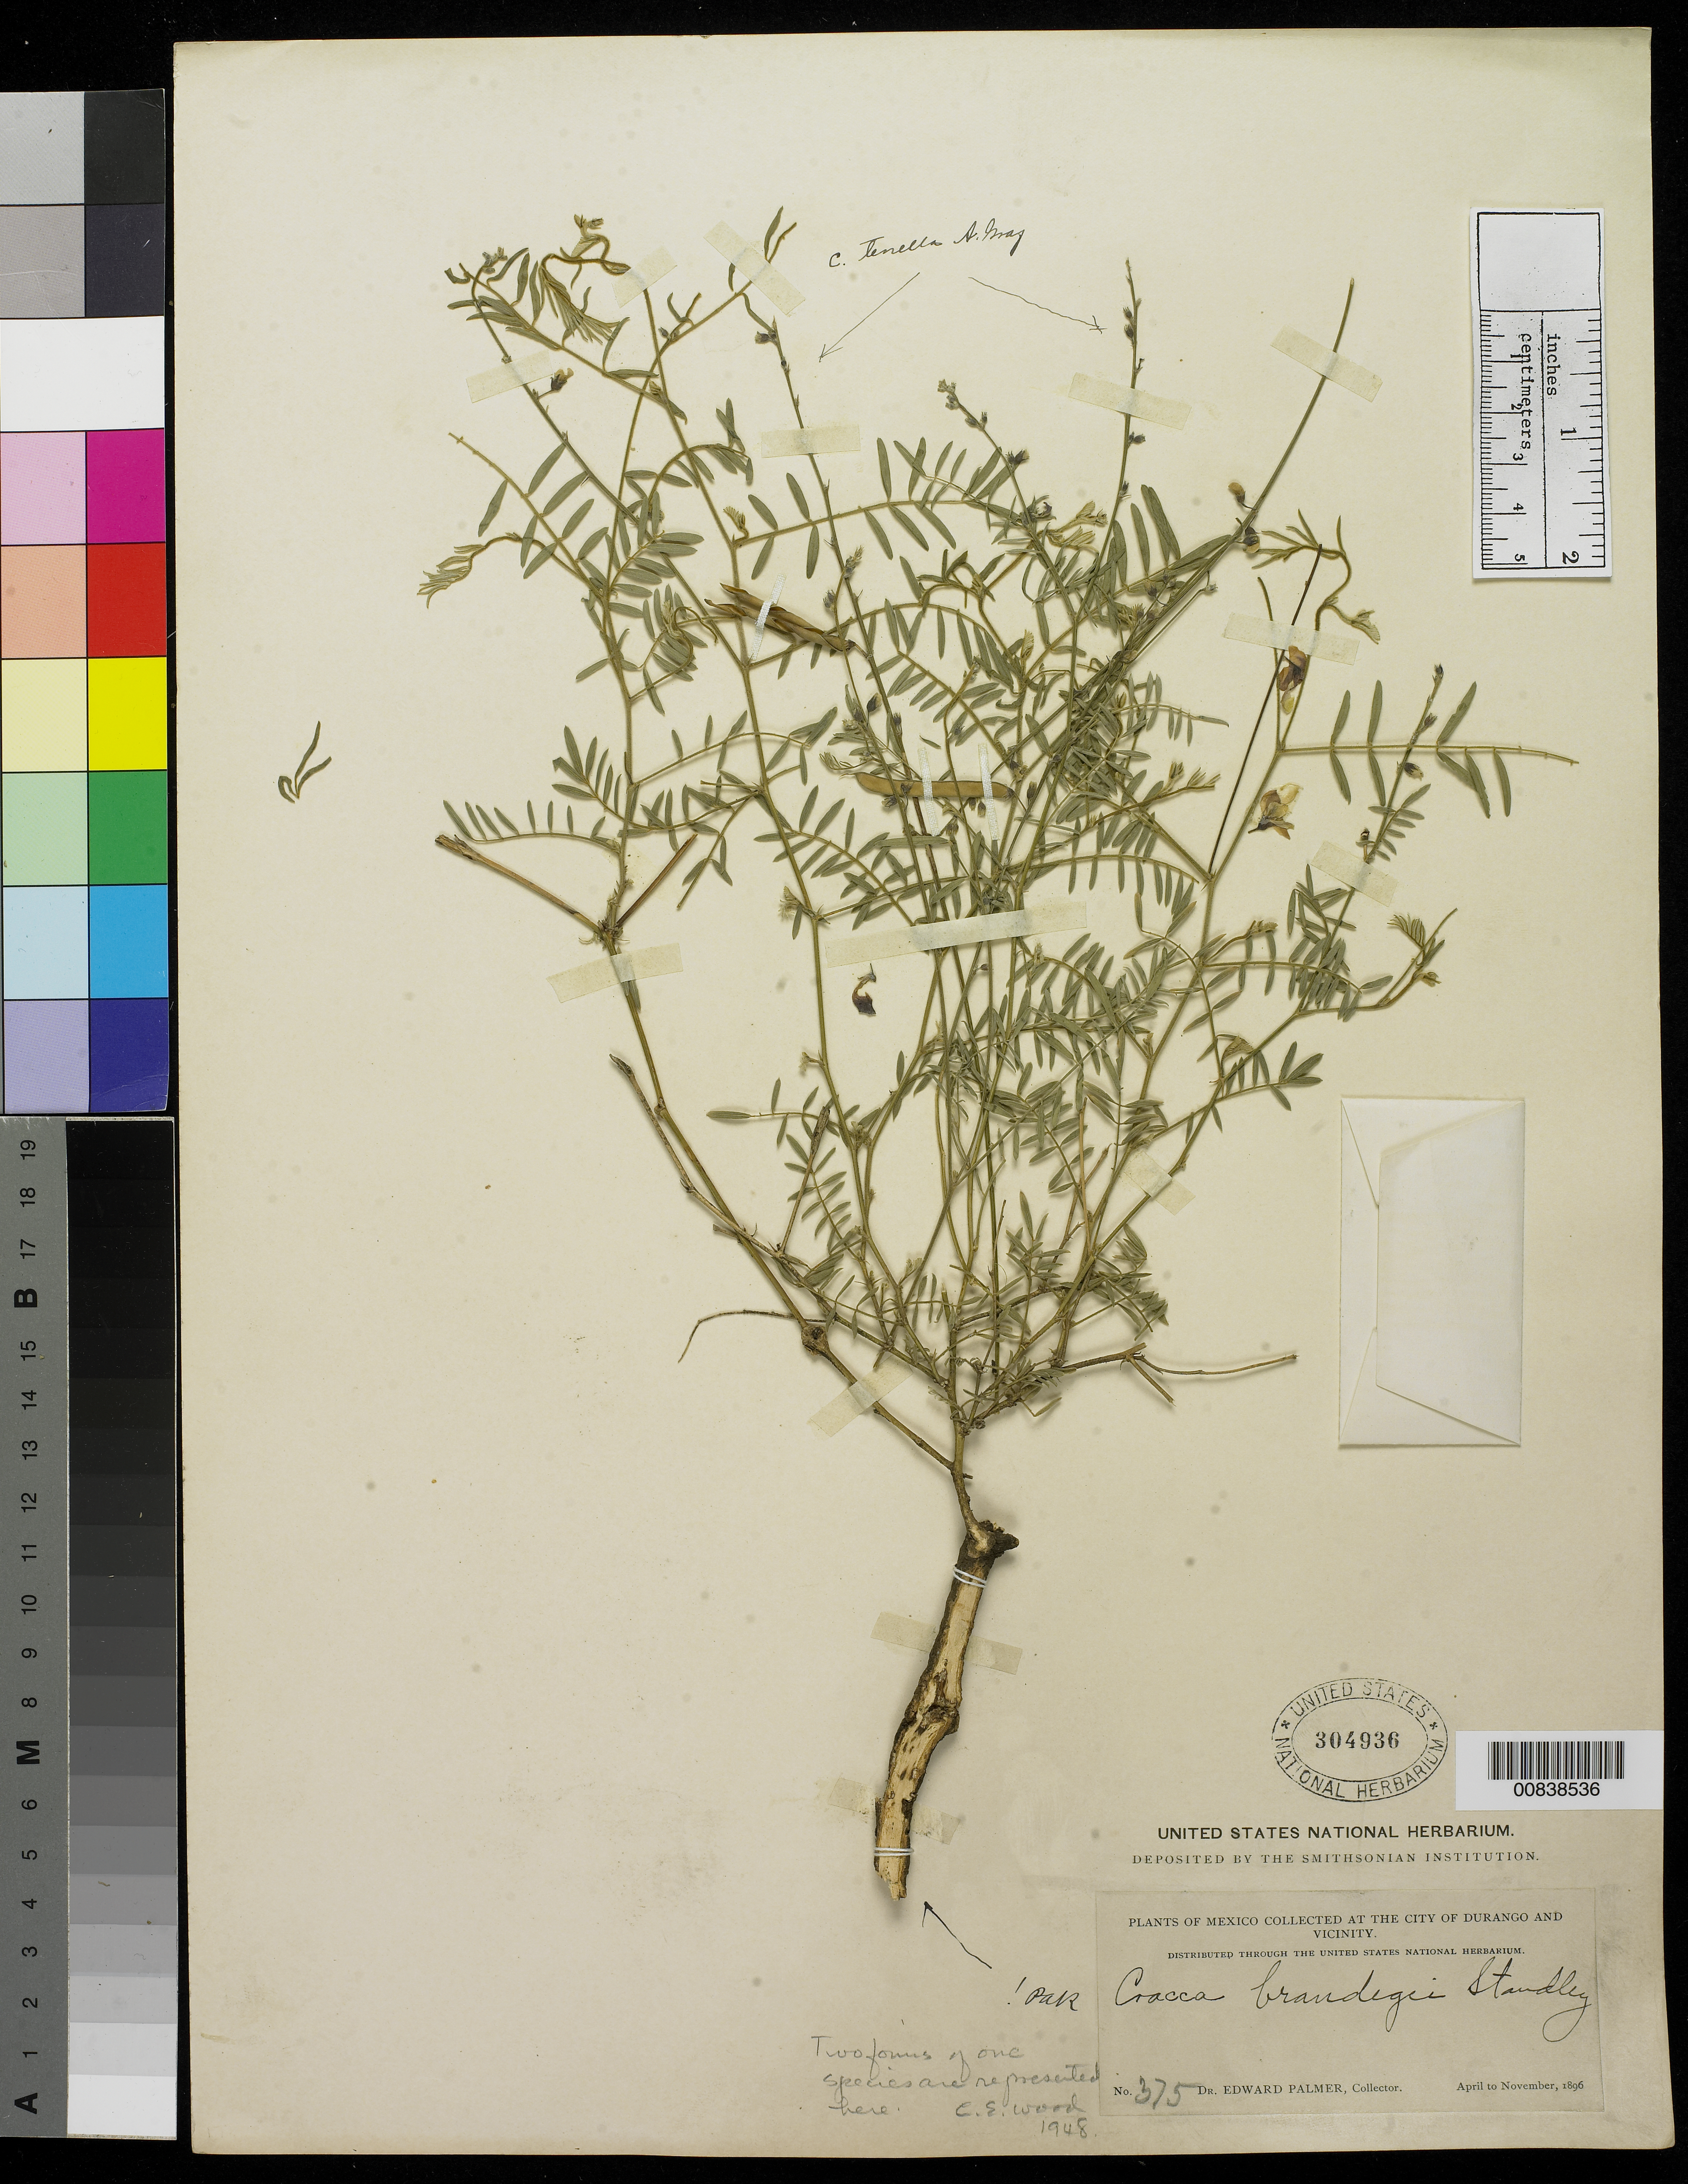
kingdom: Plantae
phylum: Tracheophyta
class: Magnoliopsida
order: Fabales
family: Fabaceae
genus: Tephrosia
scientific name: Tephrosia brandegei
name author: (Standl.) Riley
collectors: E. Palmer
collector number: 375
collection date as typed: Apr 1896 to -- Nov 1896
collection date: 1896-04/1896-11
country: Mexico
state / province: Durango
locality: City of Durango and vicinity.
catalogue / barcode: US 304936